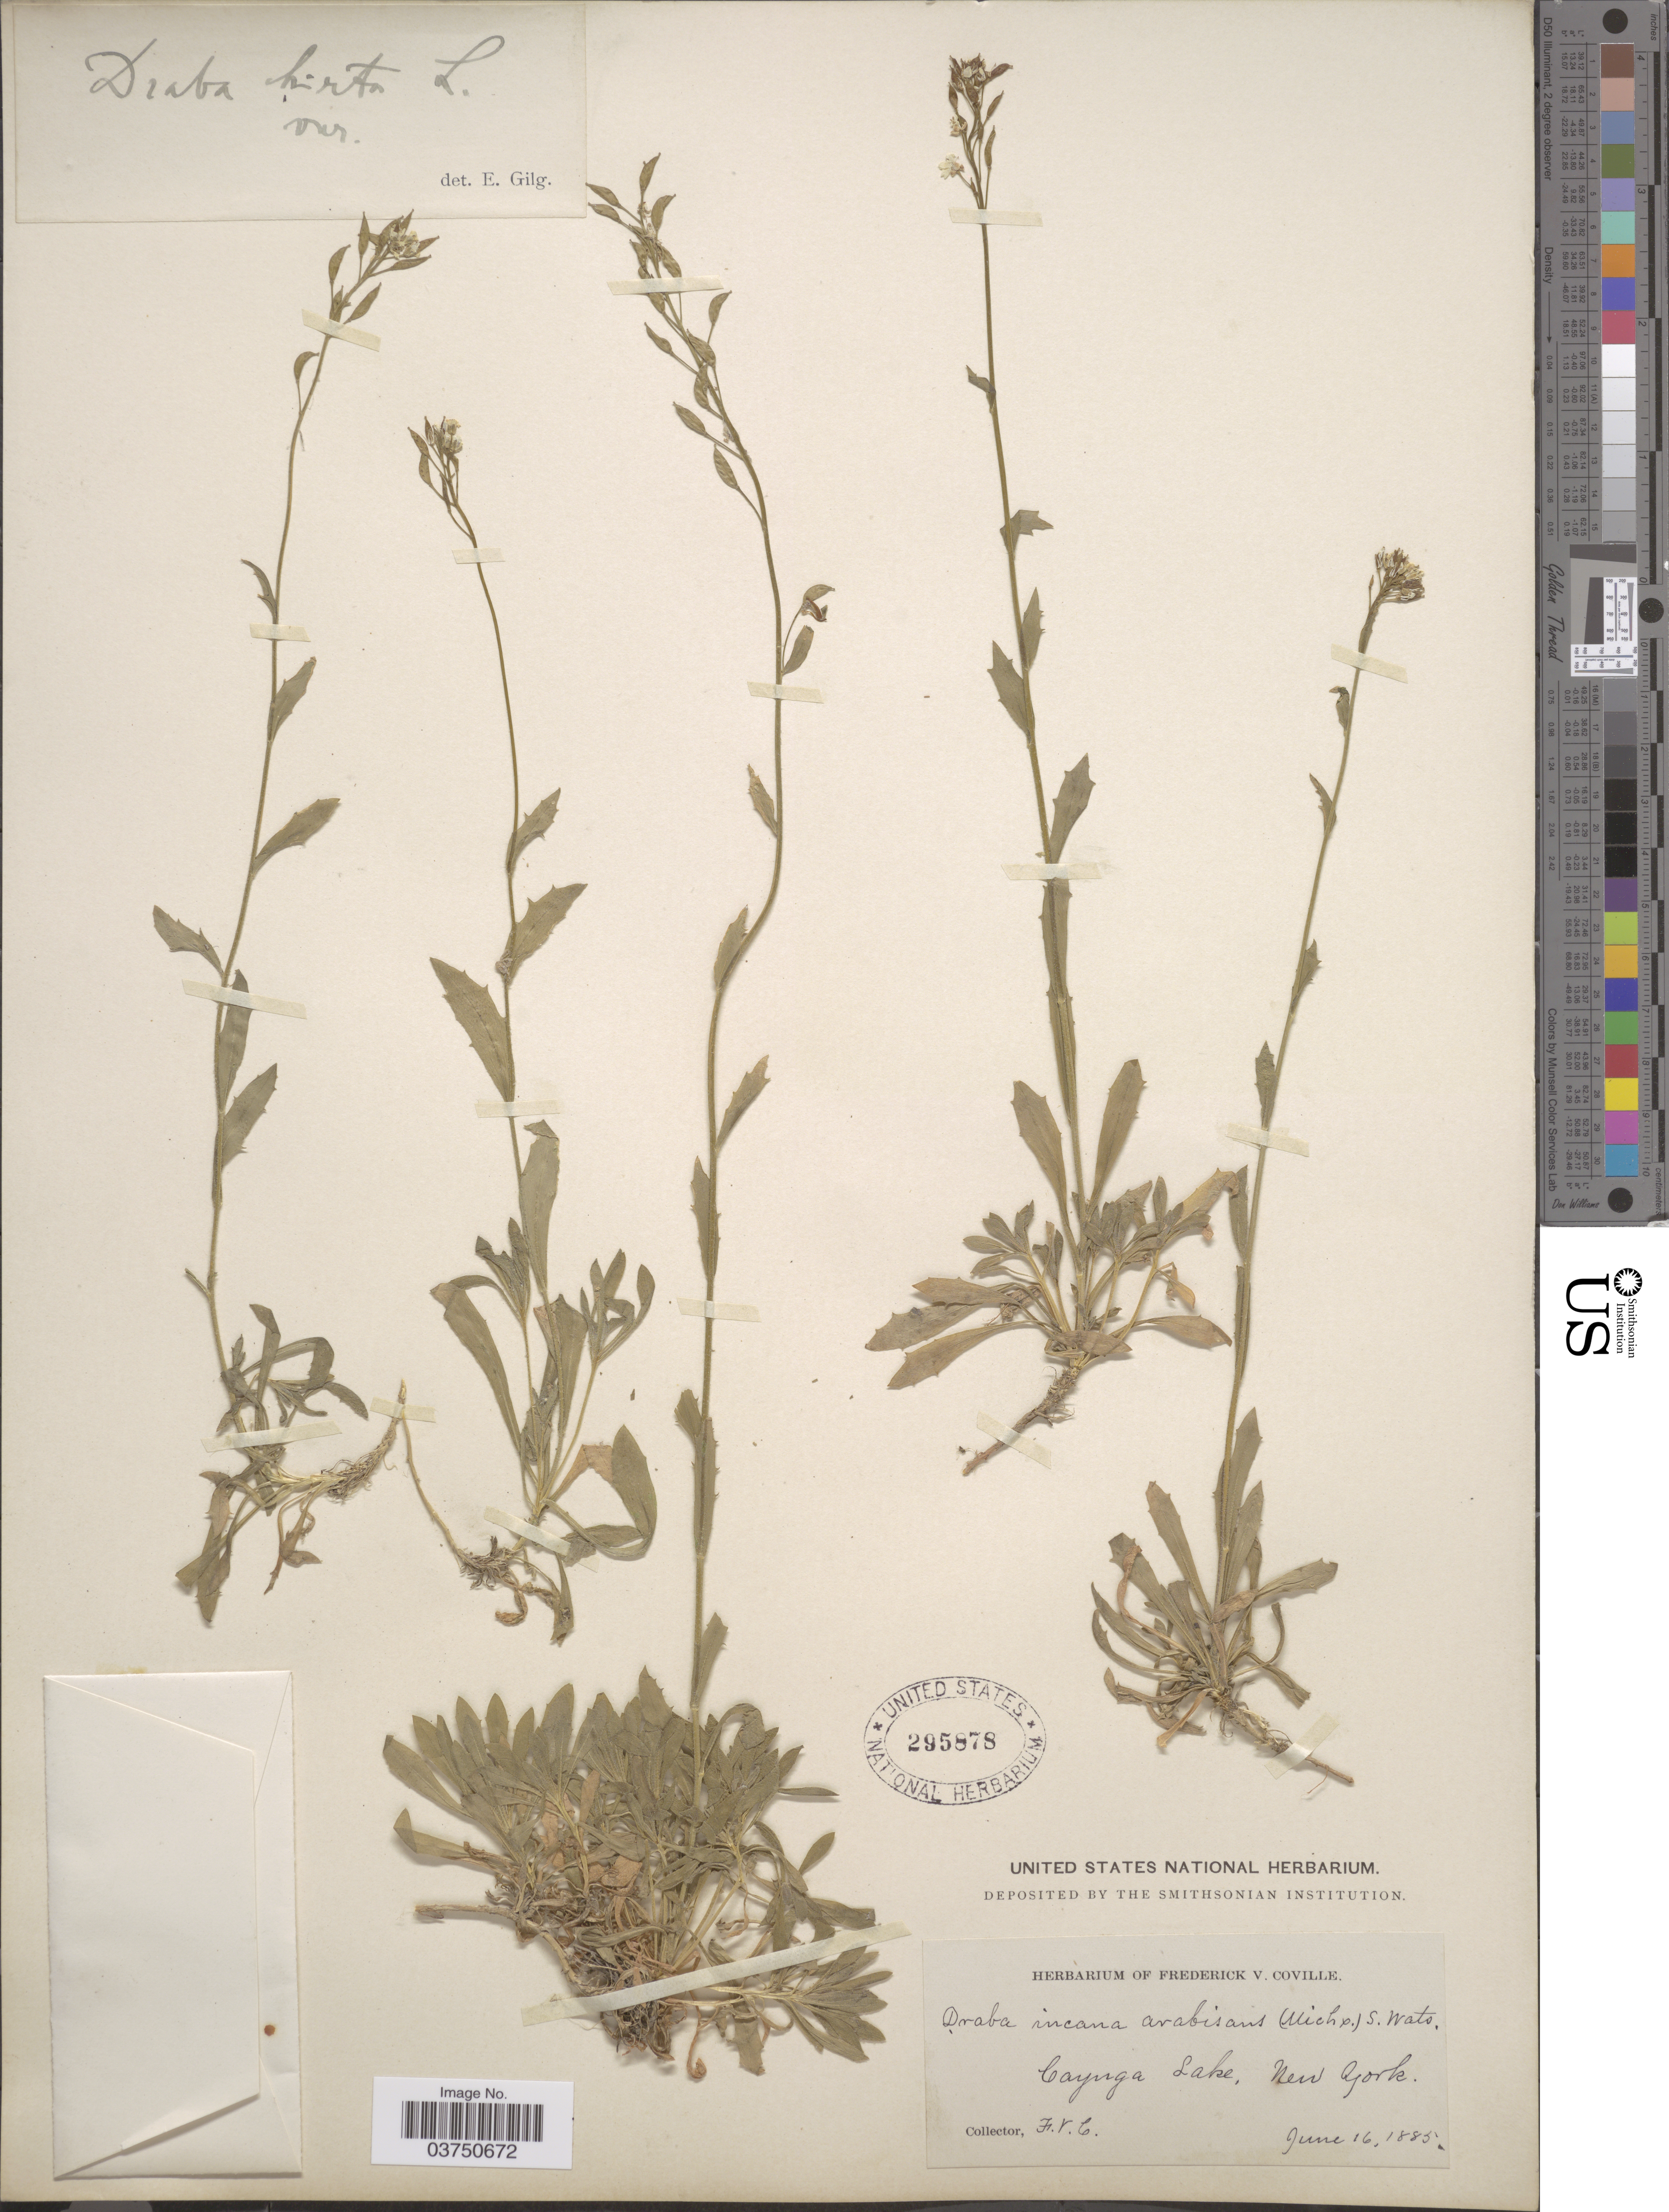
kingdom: Plantae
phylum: Tracheophyta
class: Magnoliopsida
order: Brassicales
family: Brassicaceae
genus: Draba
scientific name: Draba arabisans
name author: Michx.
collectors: F. V. Coville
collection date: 1885-06-16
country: United States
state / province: New York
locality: Cayuga Lake.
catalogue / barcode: US 295878